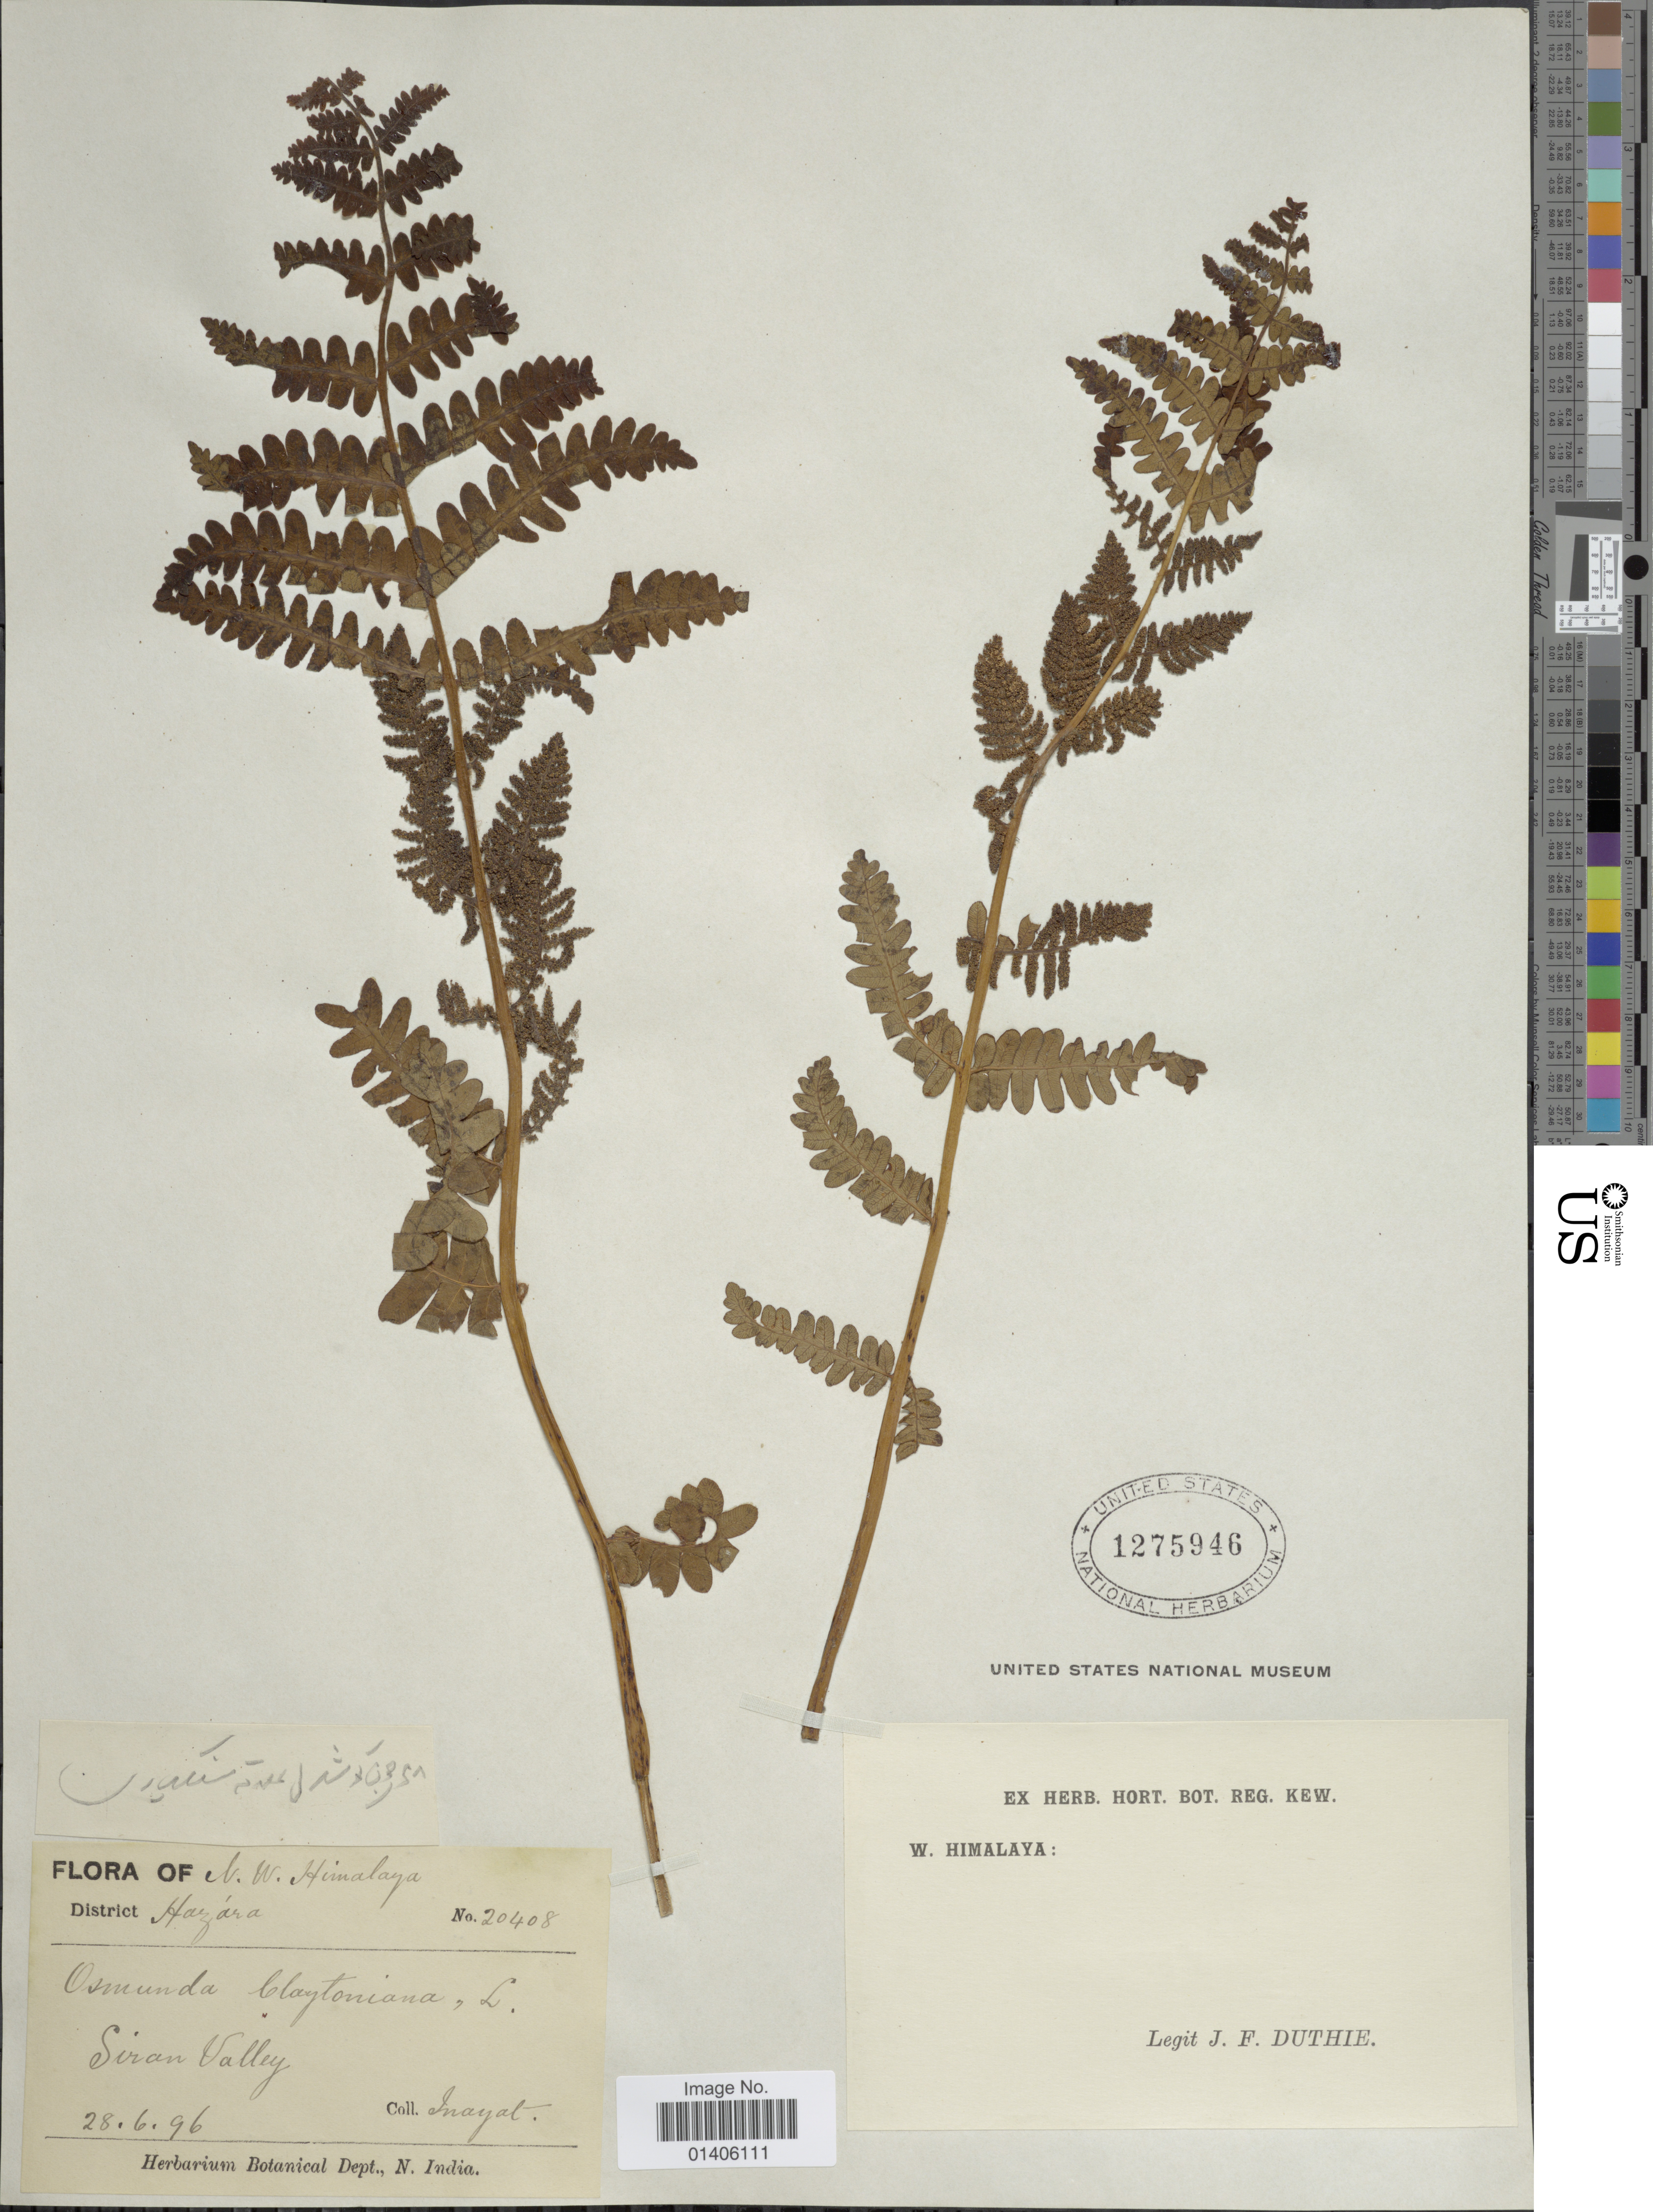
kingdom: Plantae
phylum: Tracheophyta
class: Polypodiopsida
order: Osmundales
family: Osmundaceae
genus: Osmunda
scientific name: Osmunda claytoniana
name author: (L.) Tagawa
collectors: J. F. Duthie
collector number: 20408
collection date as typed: Transcribed d/m/y: 28/6/96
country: Pakistan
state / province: Khyber Pakhtunkhwa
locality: N.W. Himalaya, District Hazara, Siran Valley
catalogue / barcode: US 1275946